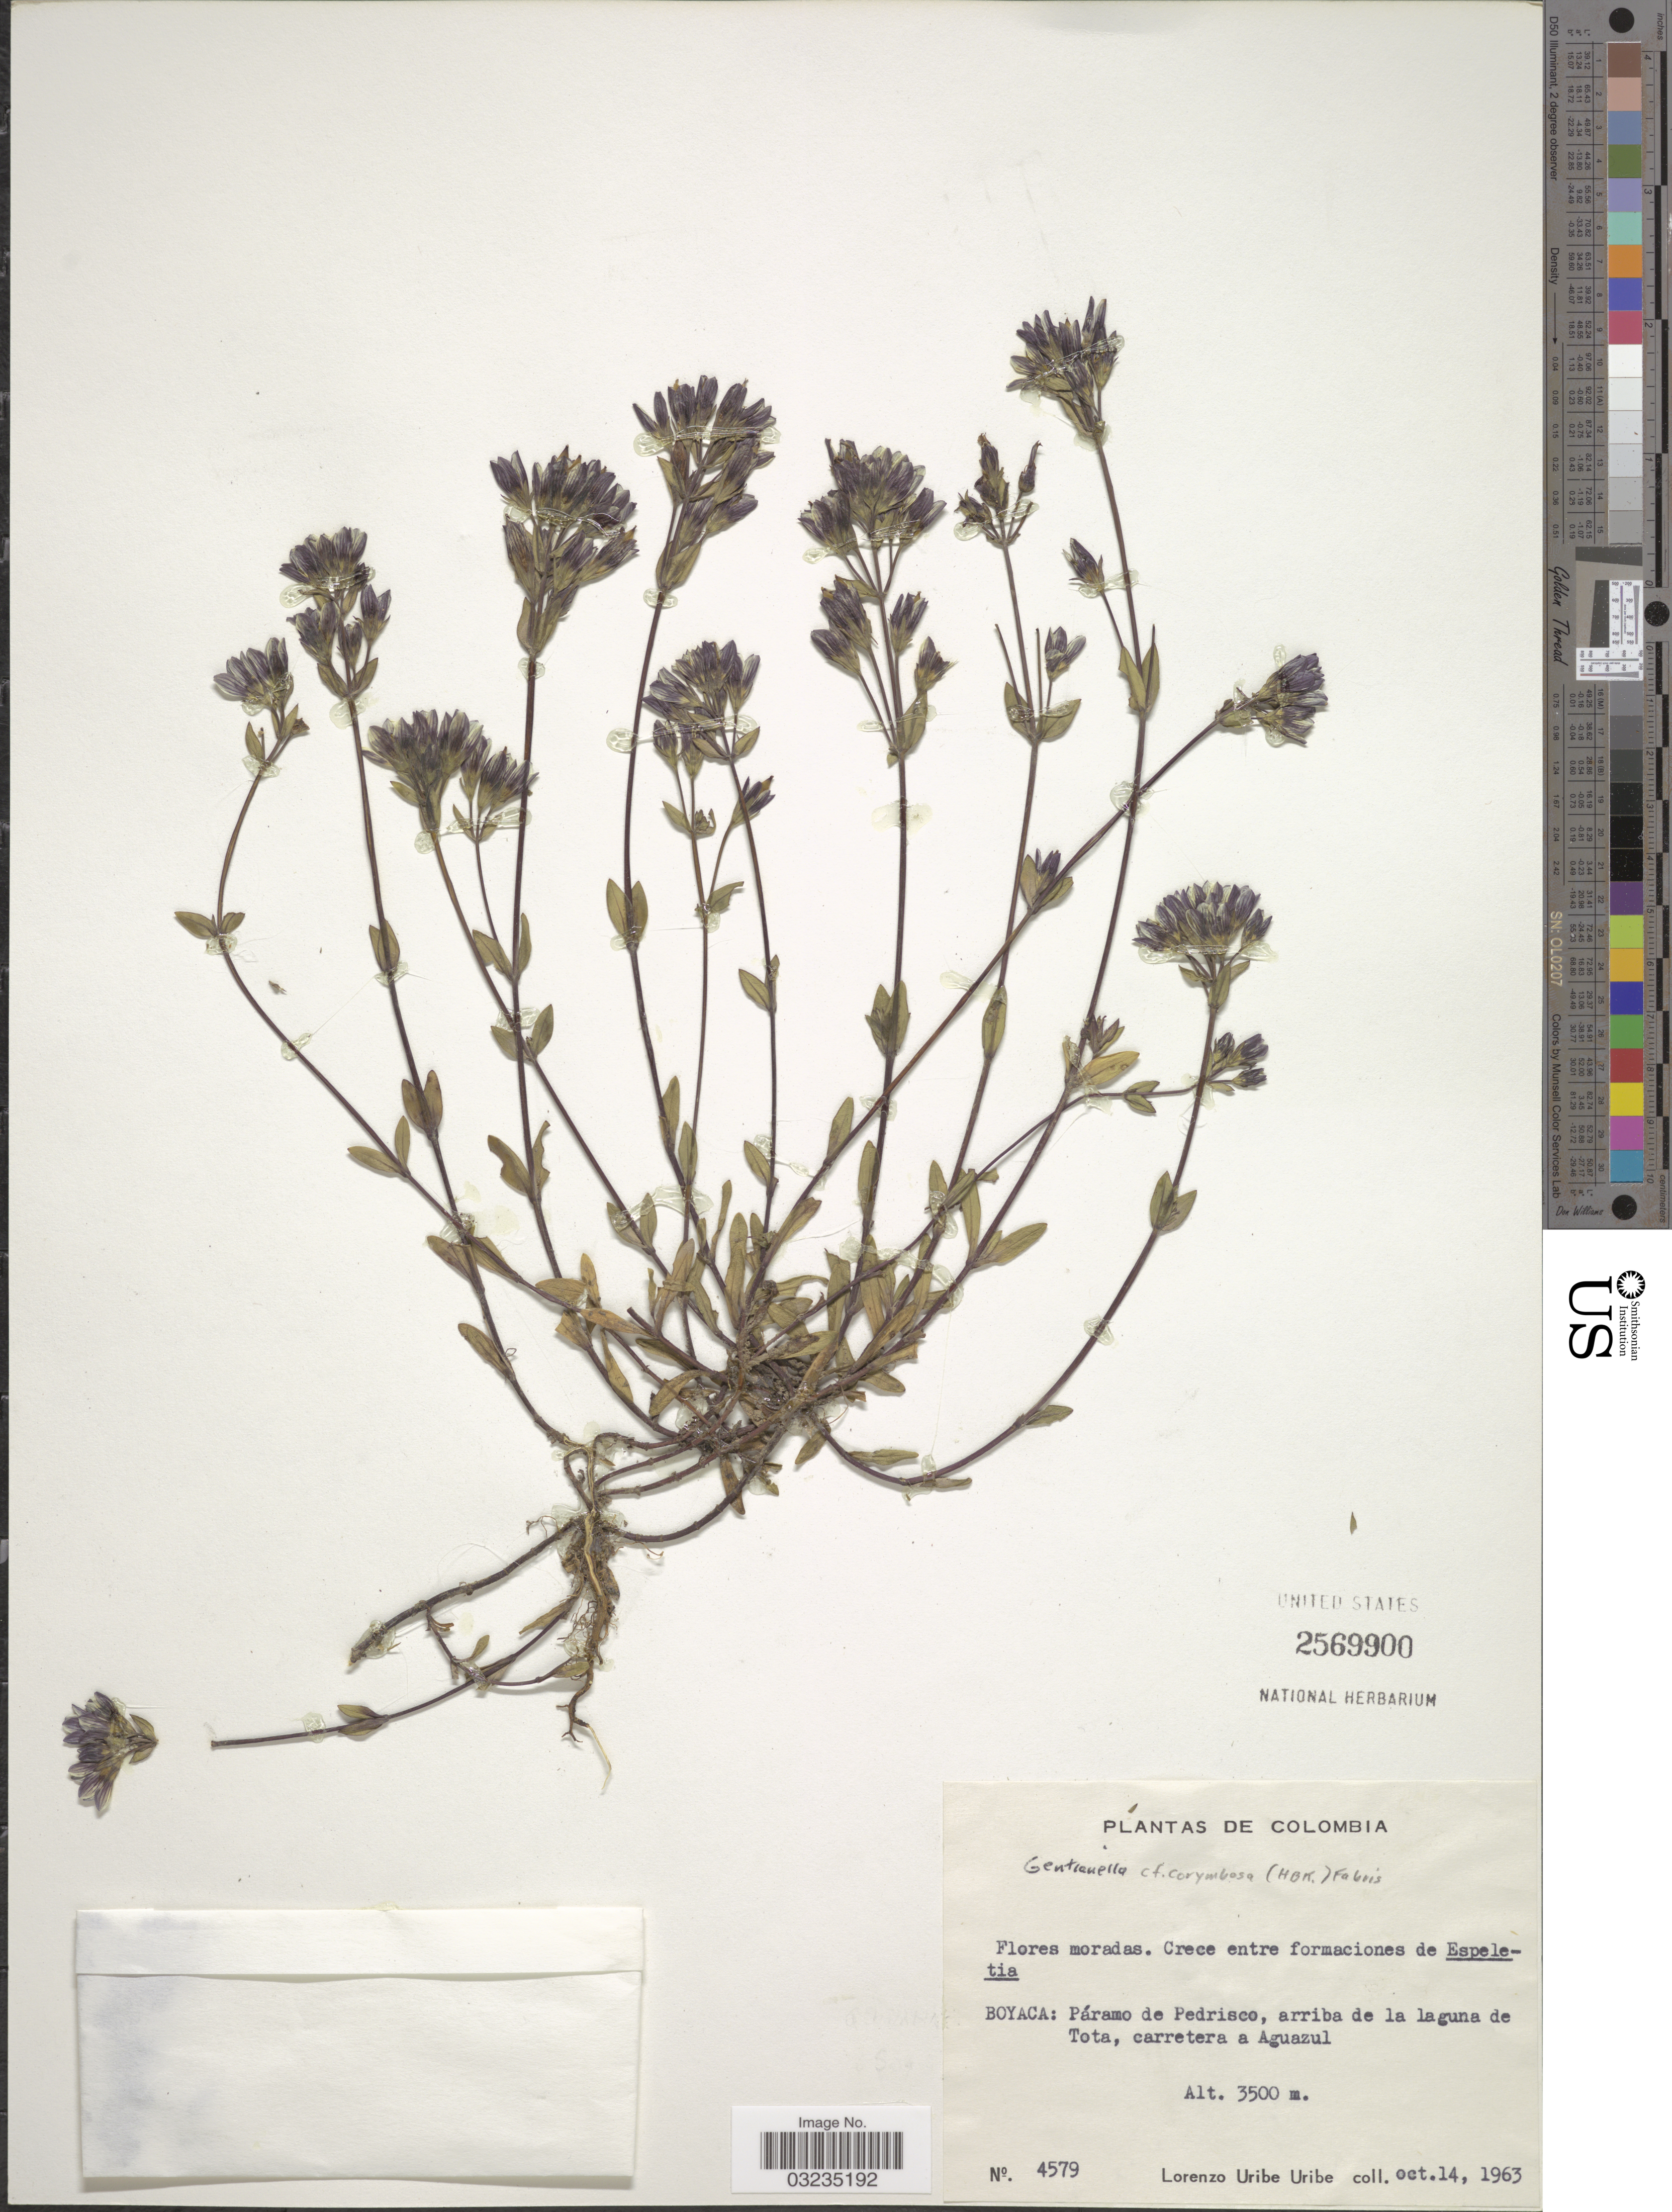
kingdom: Plantae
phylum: Tracheophyta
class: Magnoliopsida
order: Gentianales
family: Gentianaceae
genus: Gentiana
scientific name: Gentiana corymbosa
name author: Humb. et al.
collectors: L. Uribe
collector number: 4579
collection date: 1963-10-14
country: Colombia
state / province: Boyacá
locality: Páramo de Pedrisco, arriba de la laguna de Tota, carretera a Aguazul.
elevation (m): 3500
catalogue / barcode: US 2569900